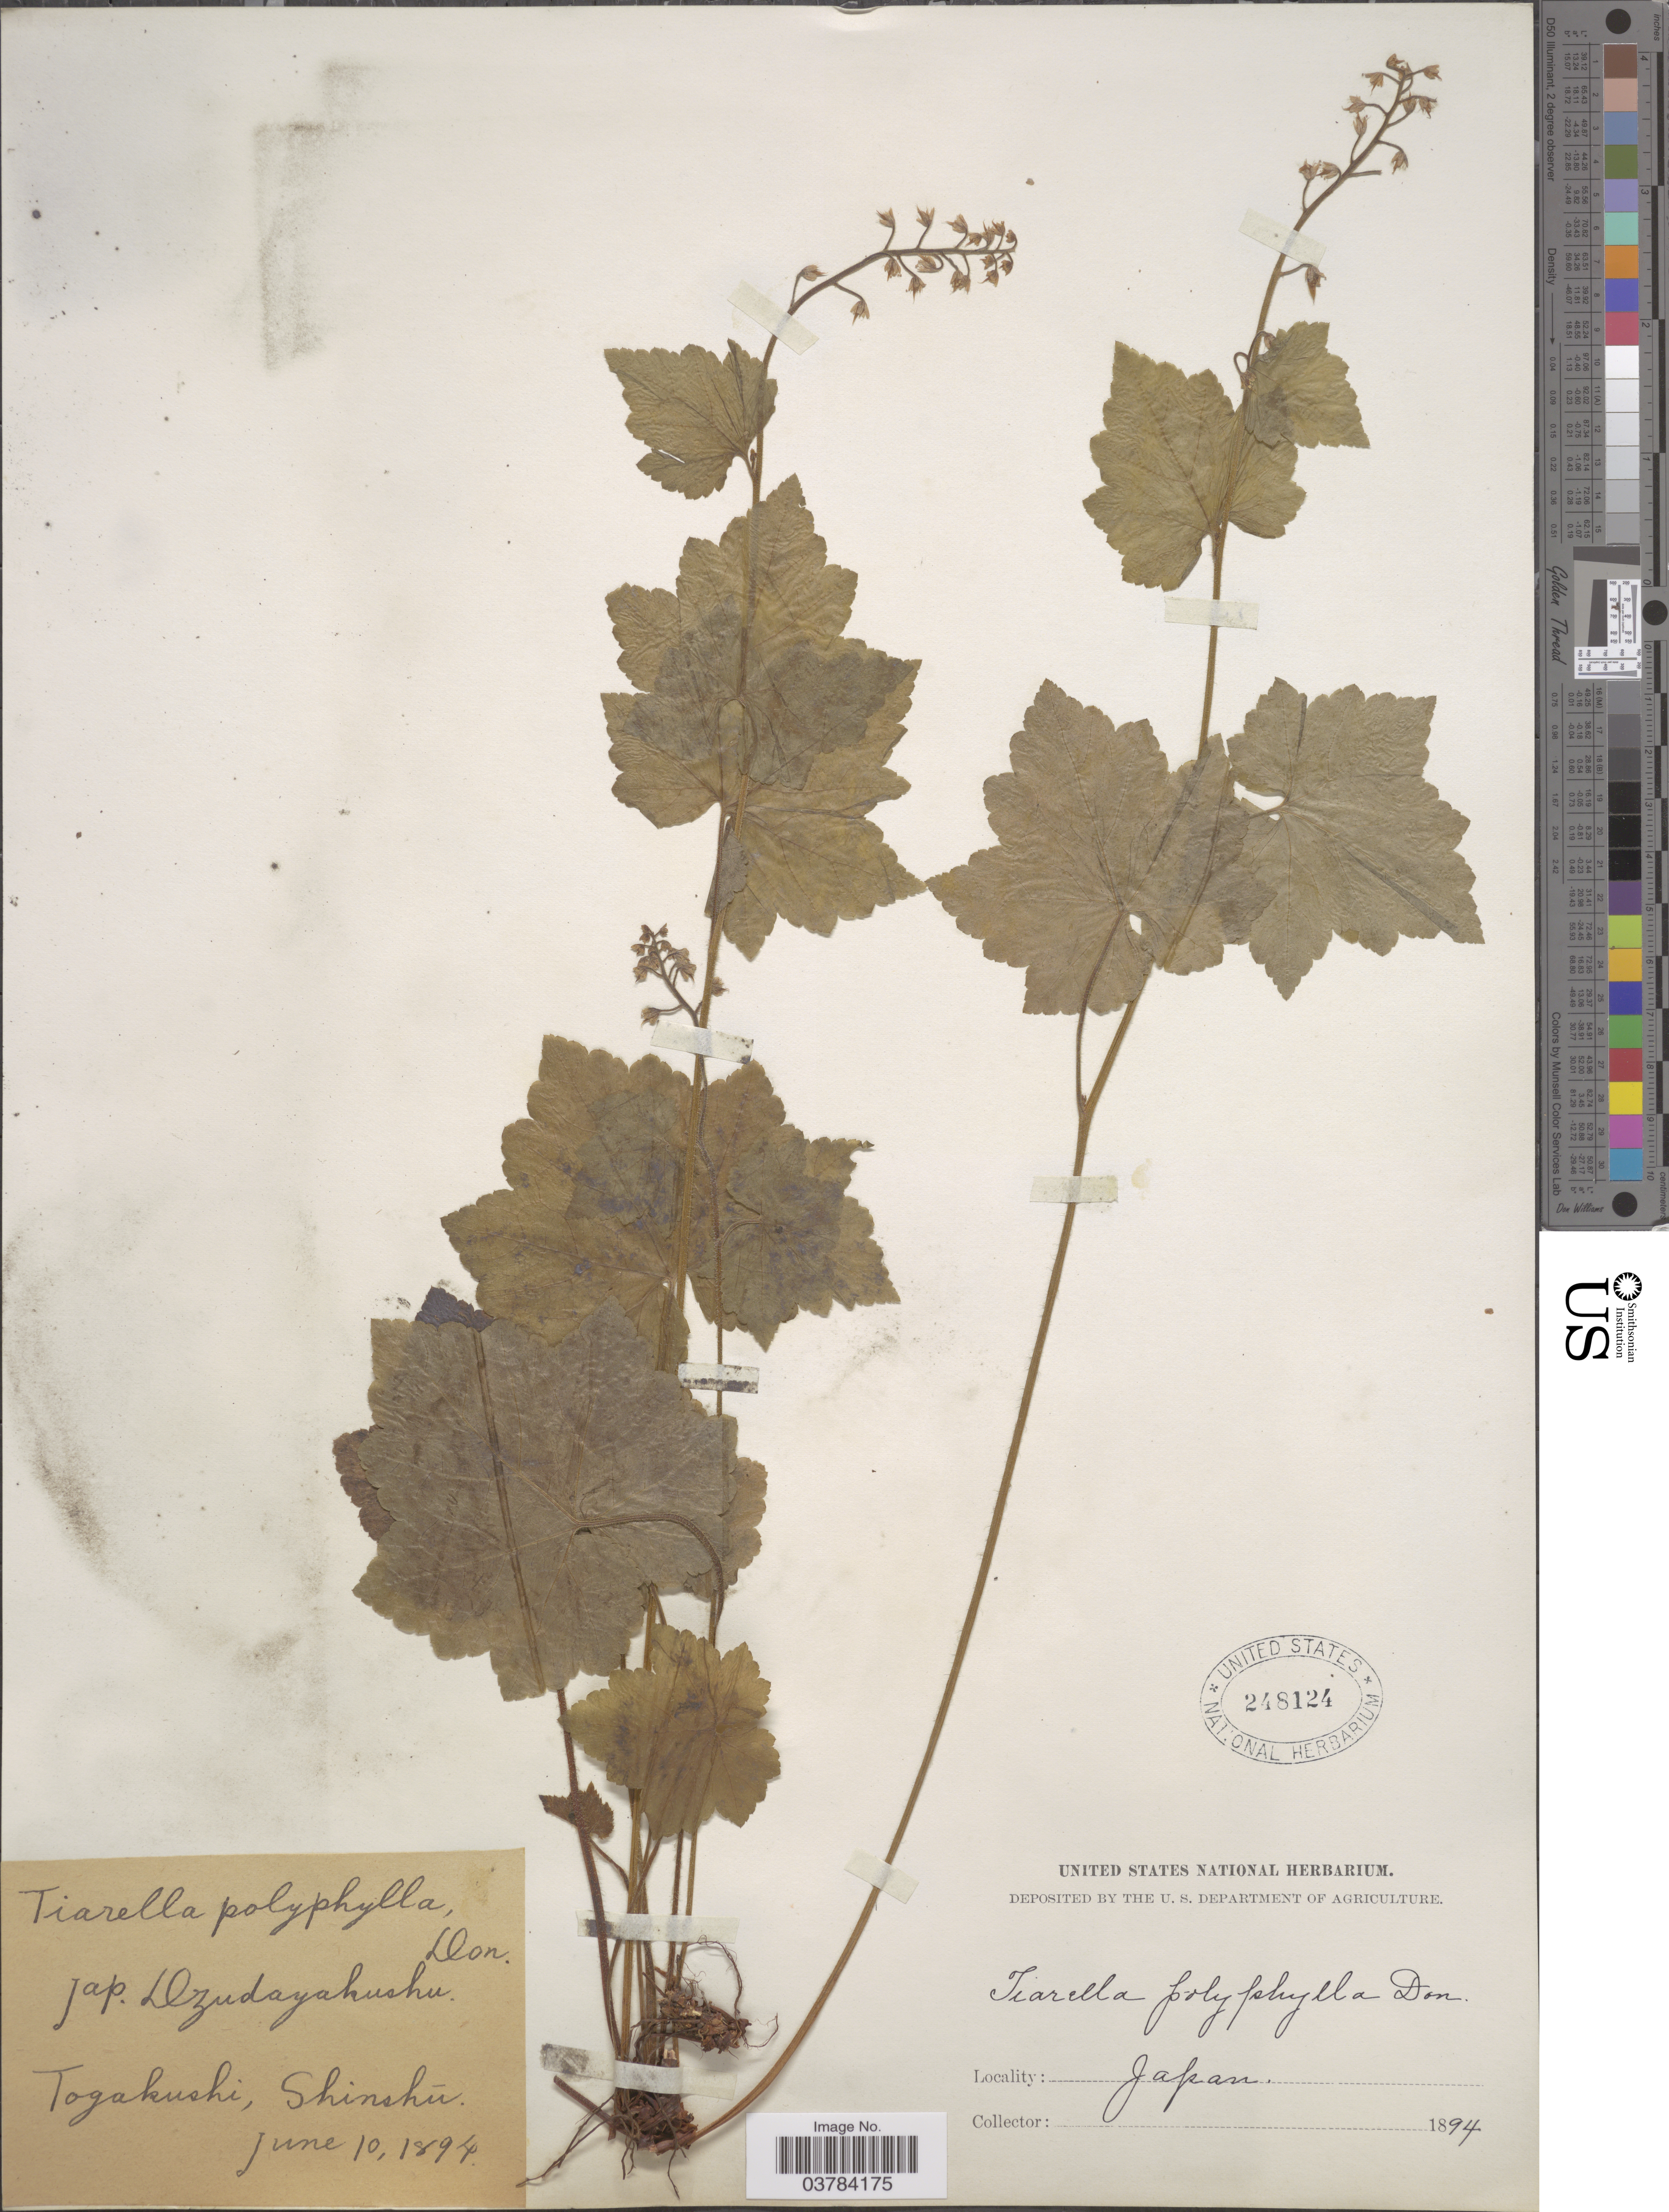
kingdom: Plantae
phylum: Tracheophyta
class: Magnoliopsida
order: Saxifragales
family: Saxifragaceae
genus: Tiarella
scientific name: Tiarella polyphylla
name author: D. Don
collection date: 1894-06-10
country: Japan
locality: Togakushi, Shinshu.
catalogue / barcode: US 248124